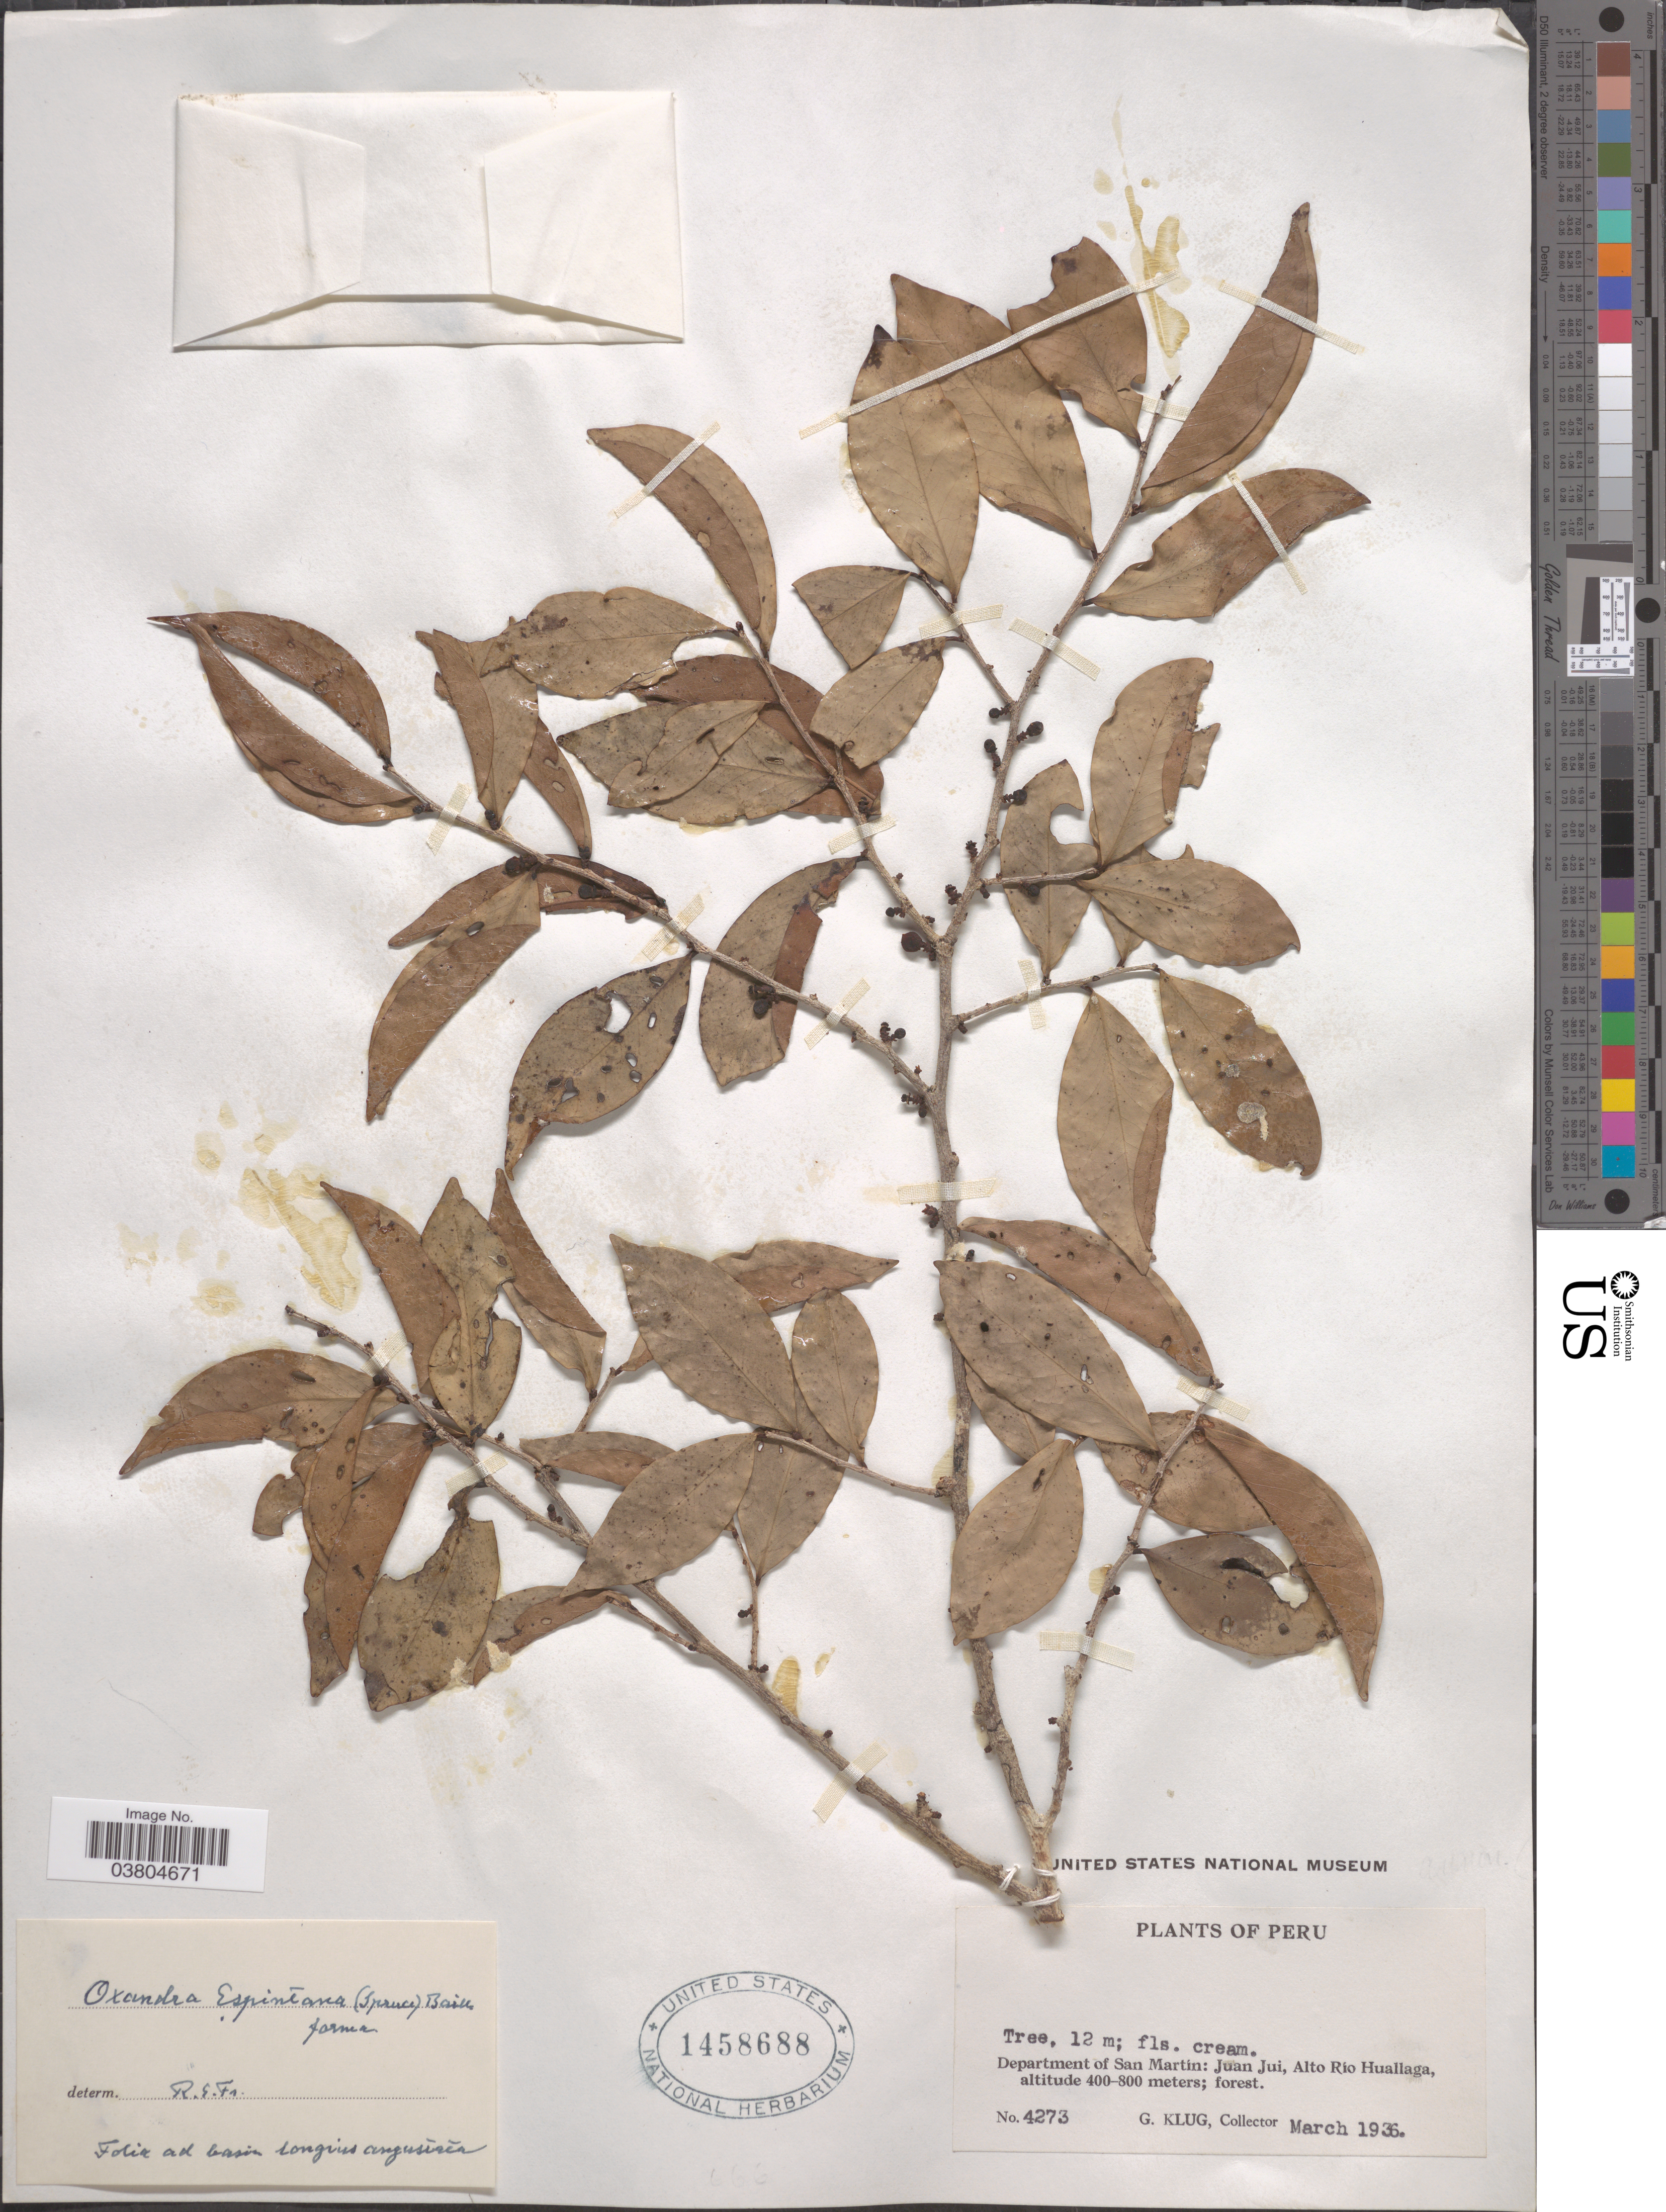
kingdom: Plantae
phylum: Tracheophyta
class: Magnoliopsida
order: Magnoliales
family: Annonaceae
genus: Oxandra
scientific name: Oxandra espintana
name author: (Spruce ex Benth.) Baill.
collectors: G. Klug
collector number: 4273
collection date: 1936-03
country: Peru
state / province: San Martín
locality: Department of San Martin: Juan Jui, Alto Río Huallaga.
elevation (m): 400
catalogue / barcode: US 1458688